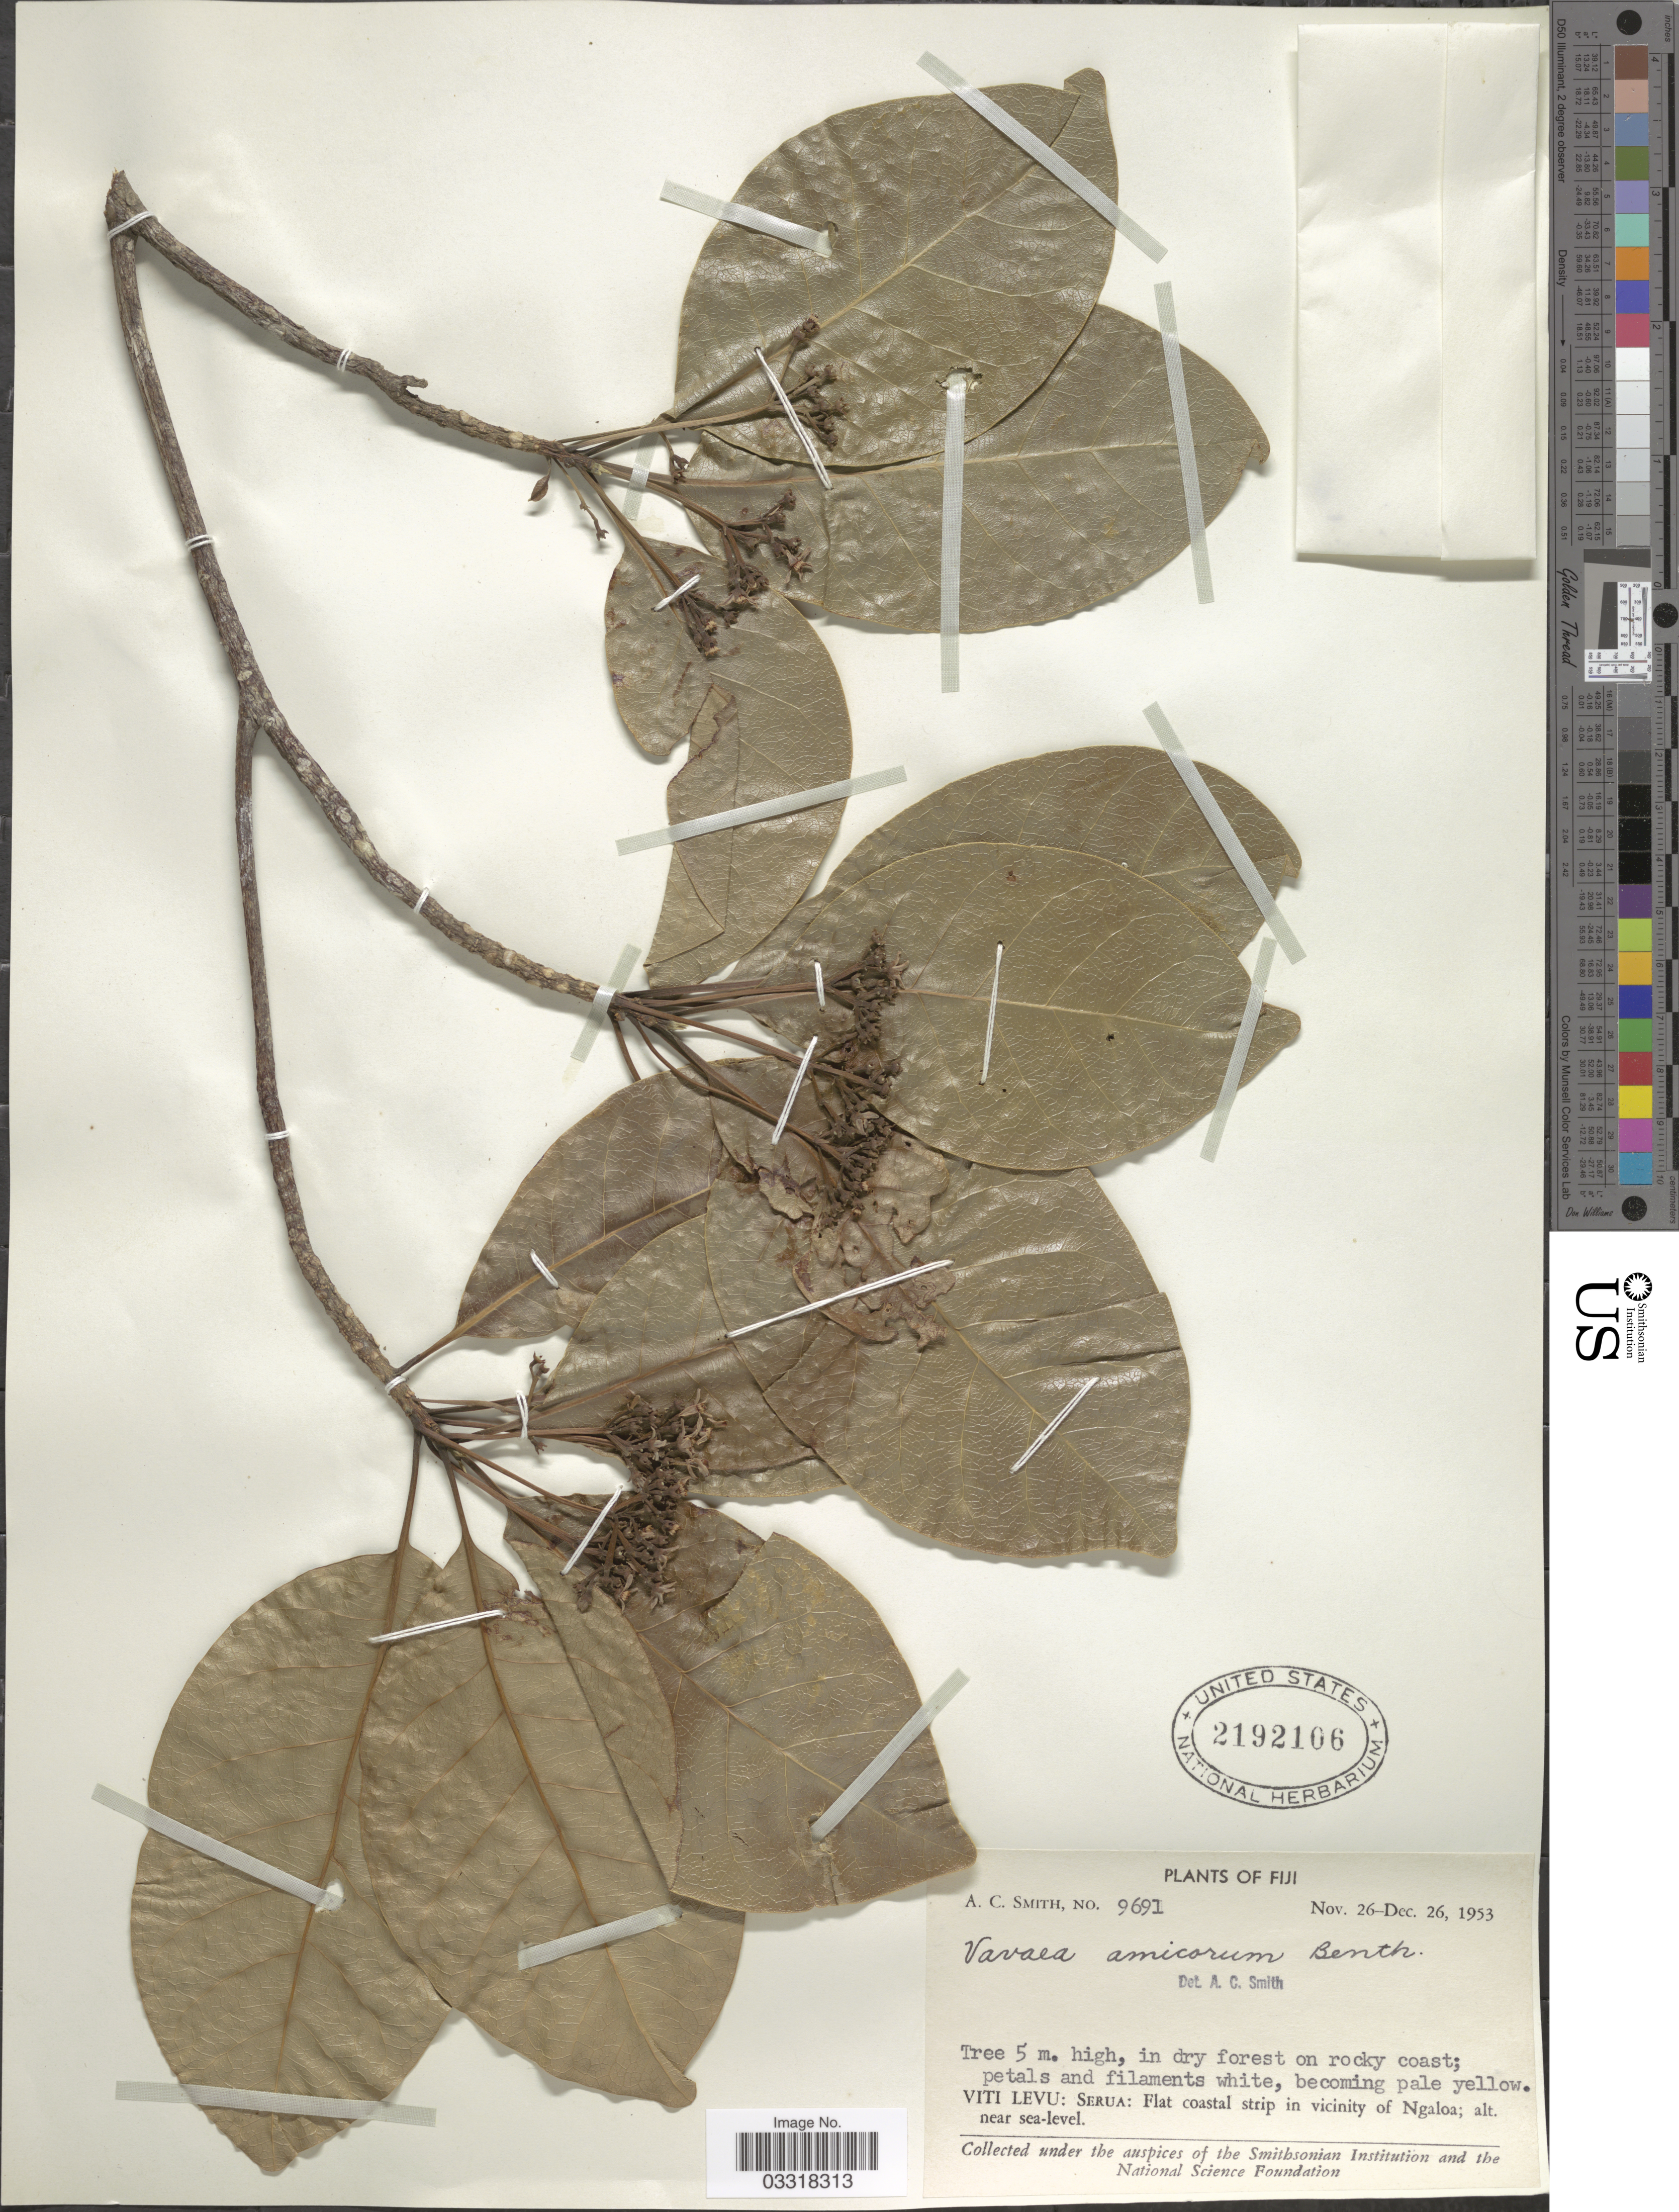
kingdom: Plantae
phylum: Tracheophyta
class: Magnoliopsida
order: Sapindales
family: Meliaceae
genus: Vavaea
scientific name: Vavaea amicorum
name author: Benth.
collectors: A. C. Smith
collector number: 9691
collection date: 1953-11-26/1953-12-26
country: Fiji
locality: Viti Levu: Serua: Flat coastal strip in vicinity of Ngaloa.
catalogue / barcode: US 2192106